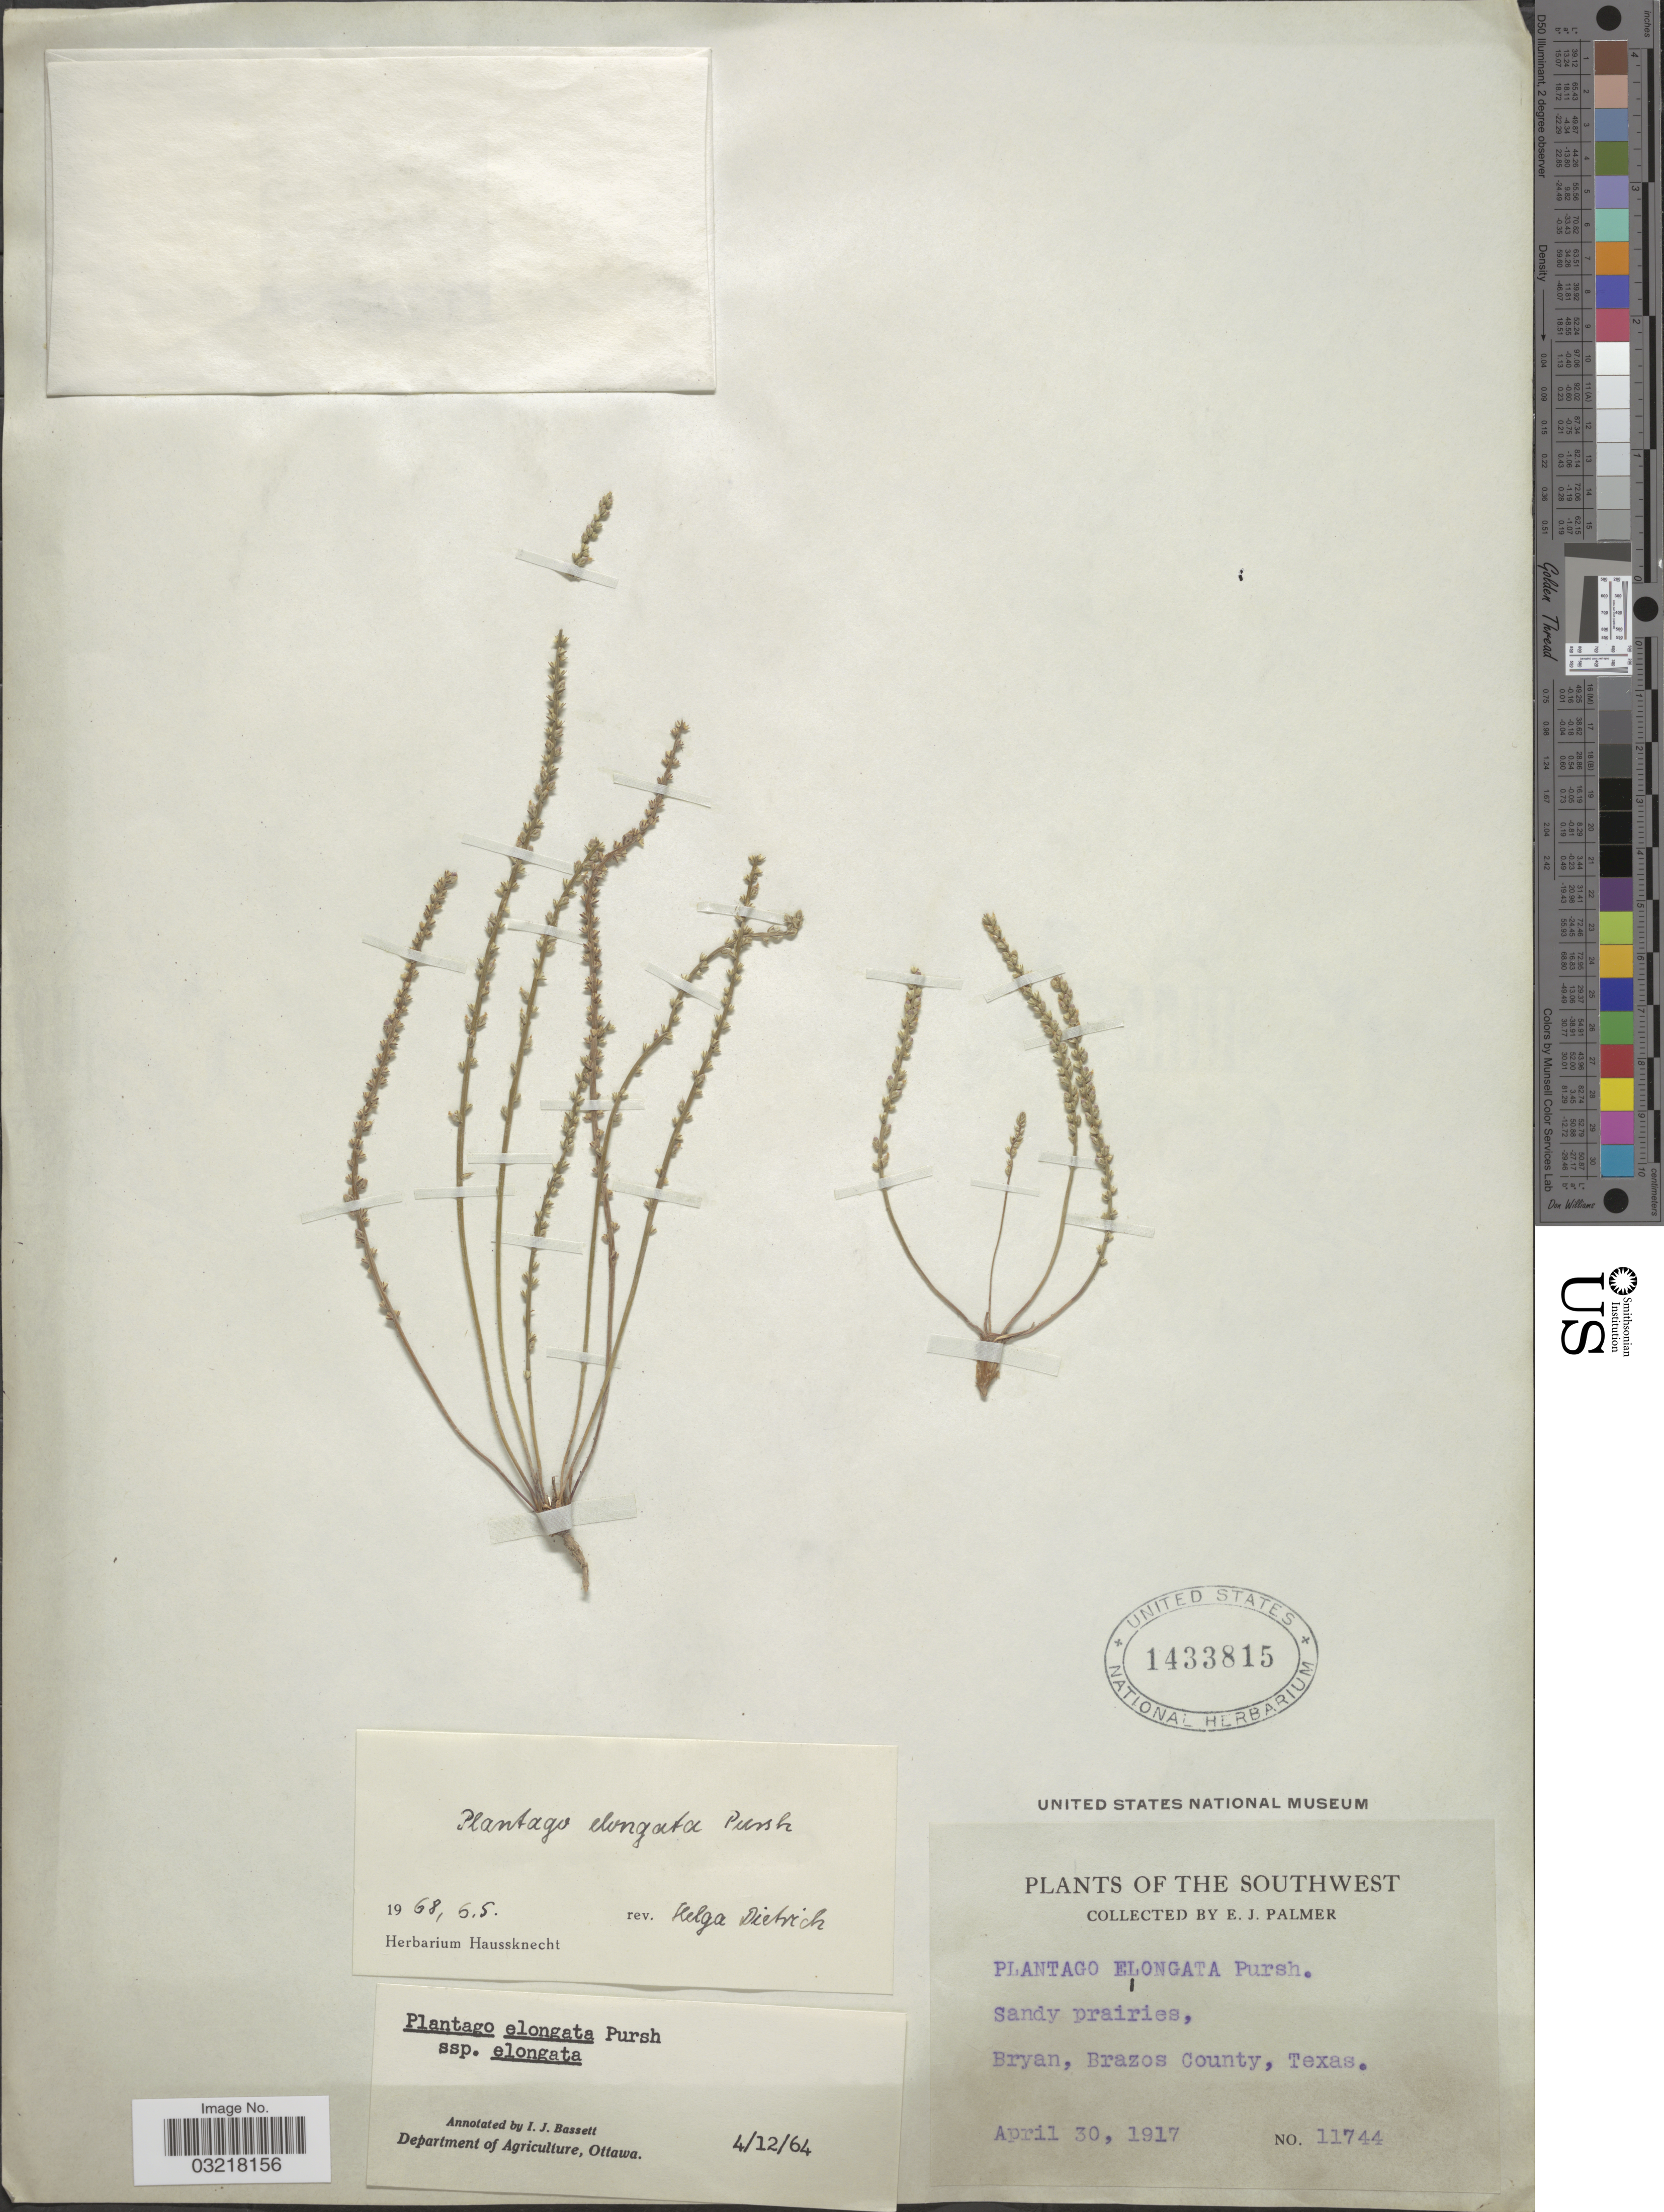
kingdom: Plantae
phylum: Tracheophyta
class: Magnoliopsida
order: Lamiales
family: Plantaginaceae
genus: Plantago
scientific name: Plantago elongata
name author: Pursh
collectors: E. J. Palmer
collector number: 11744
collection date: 1917-04-30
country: United States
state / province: Texas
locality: The Southwest. Bryan, Brazos County.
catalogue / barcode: US 1433815